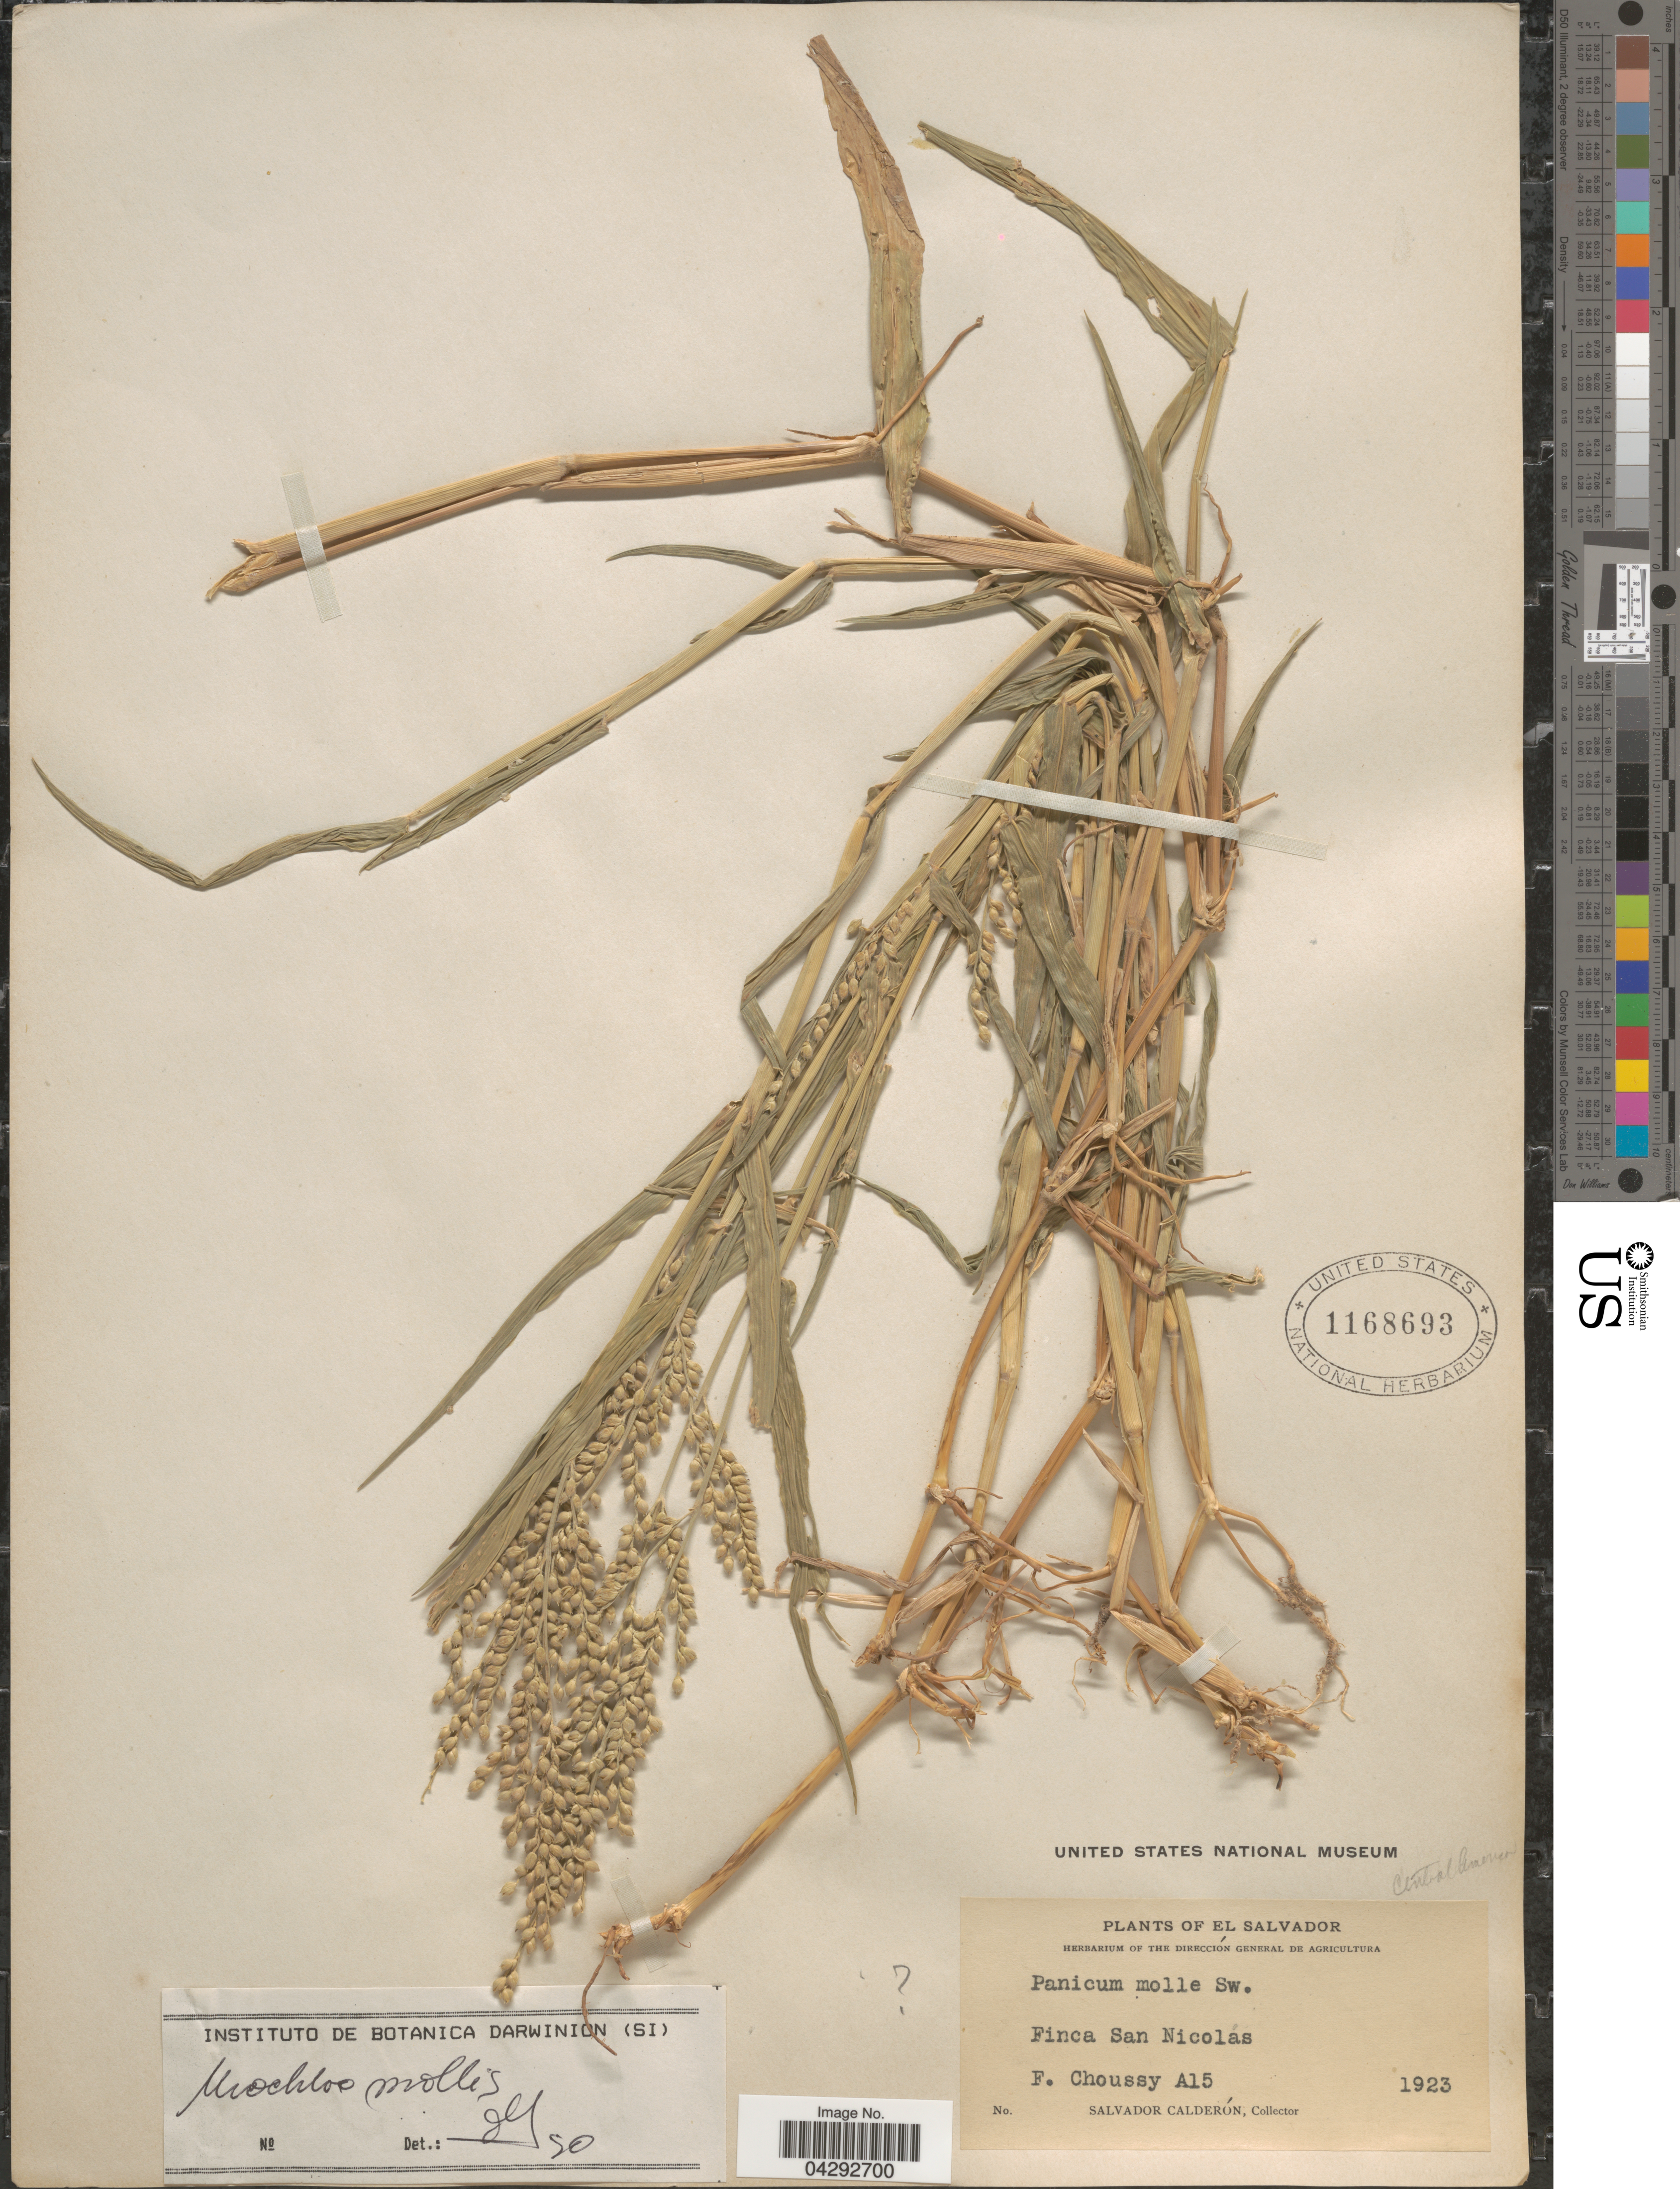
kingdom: Plantae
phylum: Tracheophyta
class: Liliopsida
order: Poales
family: Poaceae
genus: Urochloa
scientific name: Urochloa mollis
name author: (Sw.) Morrone & Zuloaga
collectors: S. Calderón & F. Choussy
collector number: A15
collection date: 1923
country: El Salvador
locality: Finca San Nicolas.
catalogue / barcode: US 1168693